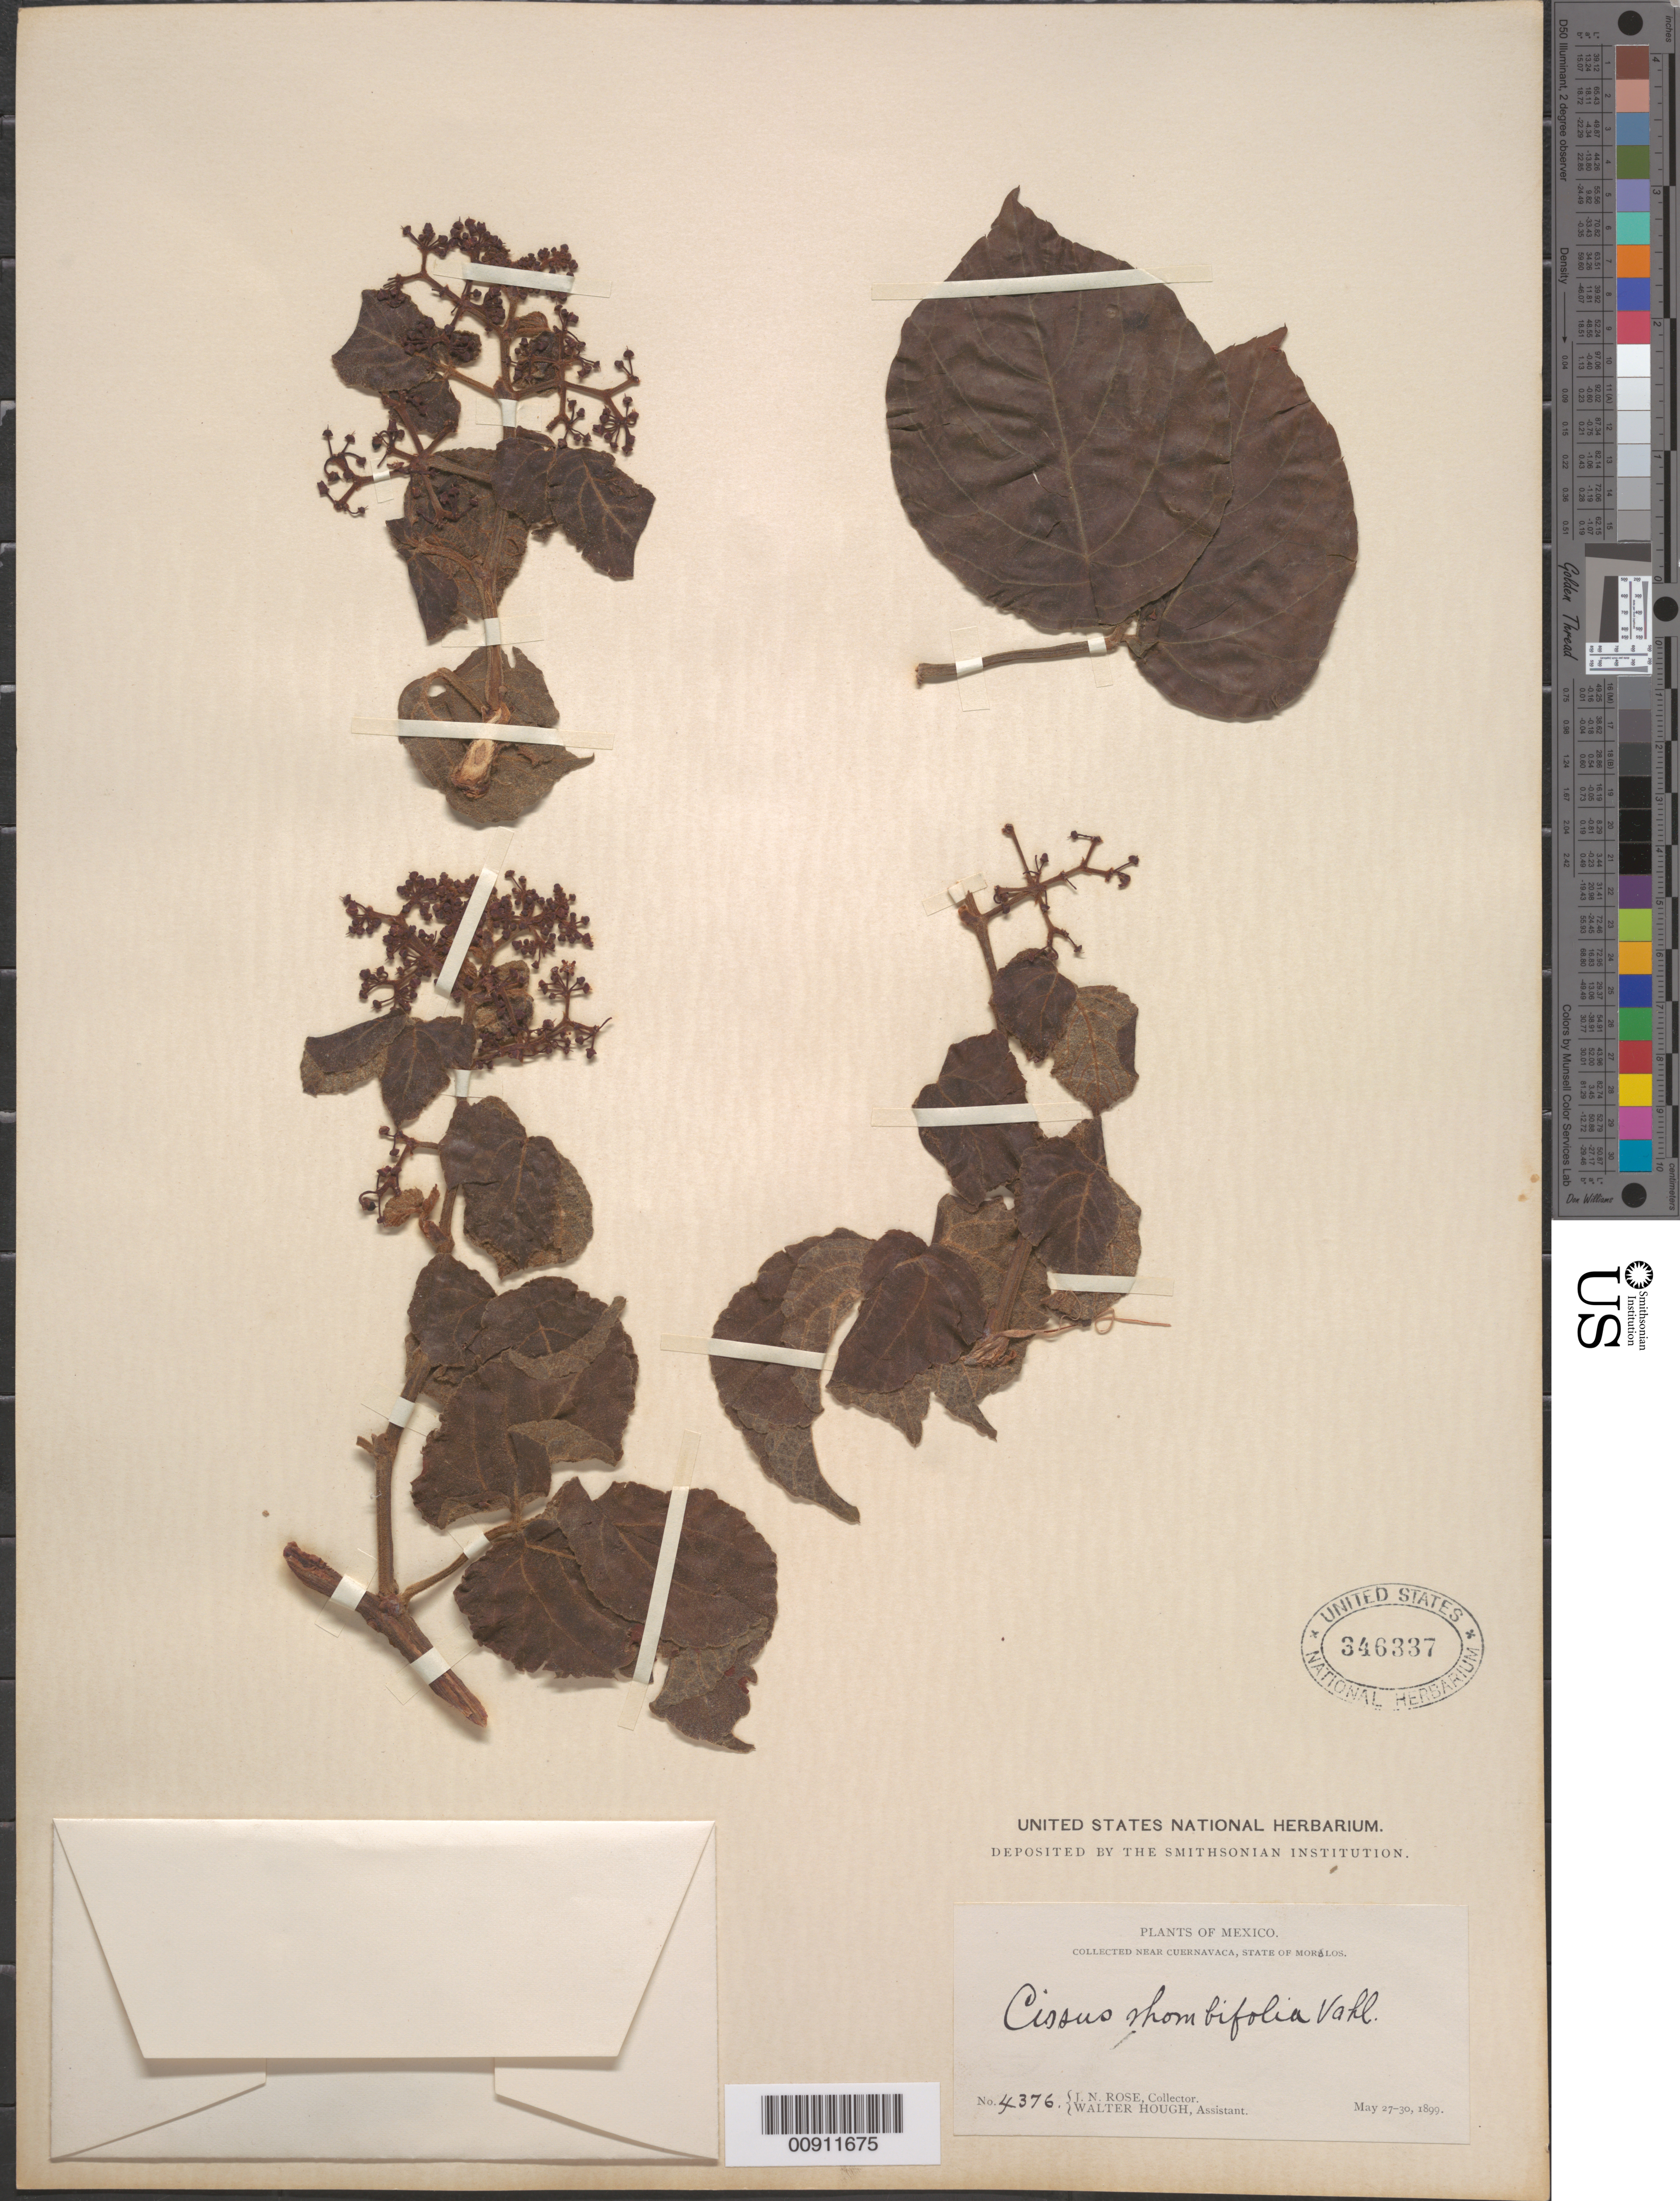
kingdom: Plantae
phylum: Tracheophyta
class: Magnoliopsida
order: Vitales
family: Vitaceae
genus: Cissus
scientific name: Cissus rhombifolia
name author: Vahl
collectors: J. N. Rose & W. Hough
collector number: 4376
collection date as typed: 27 May 1899 to 30 May 1899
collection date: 1899-05-27/1899-05-30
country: Mexico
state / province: Morelos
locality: Near Cuernavaca, State of Morelos.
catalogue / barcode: US 346337